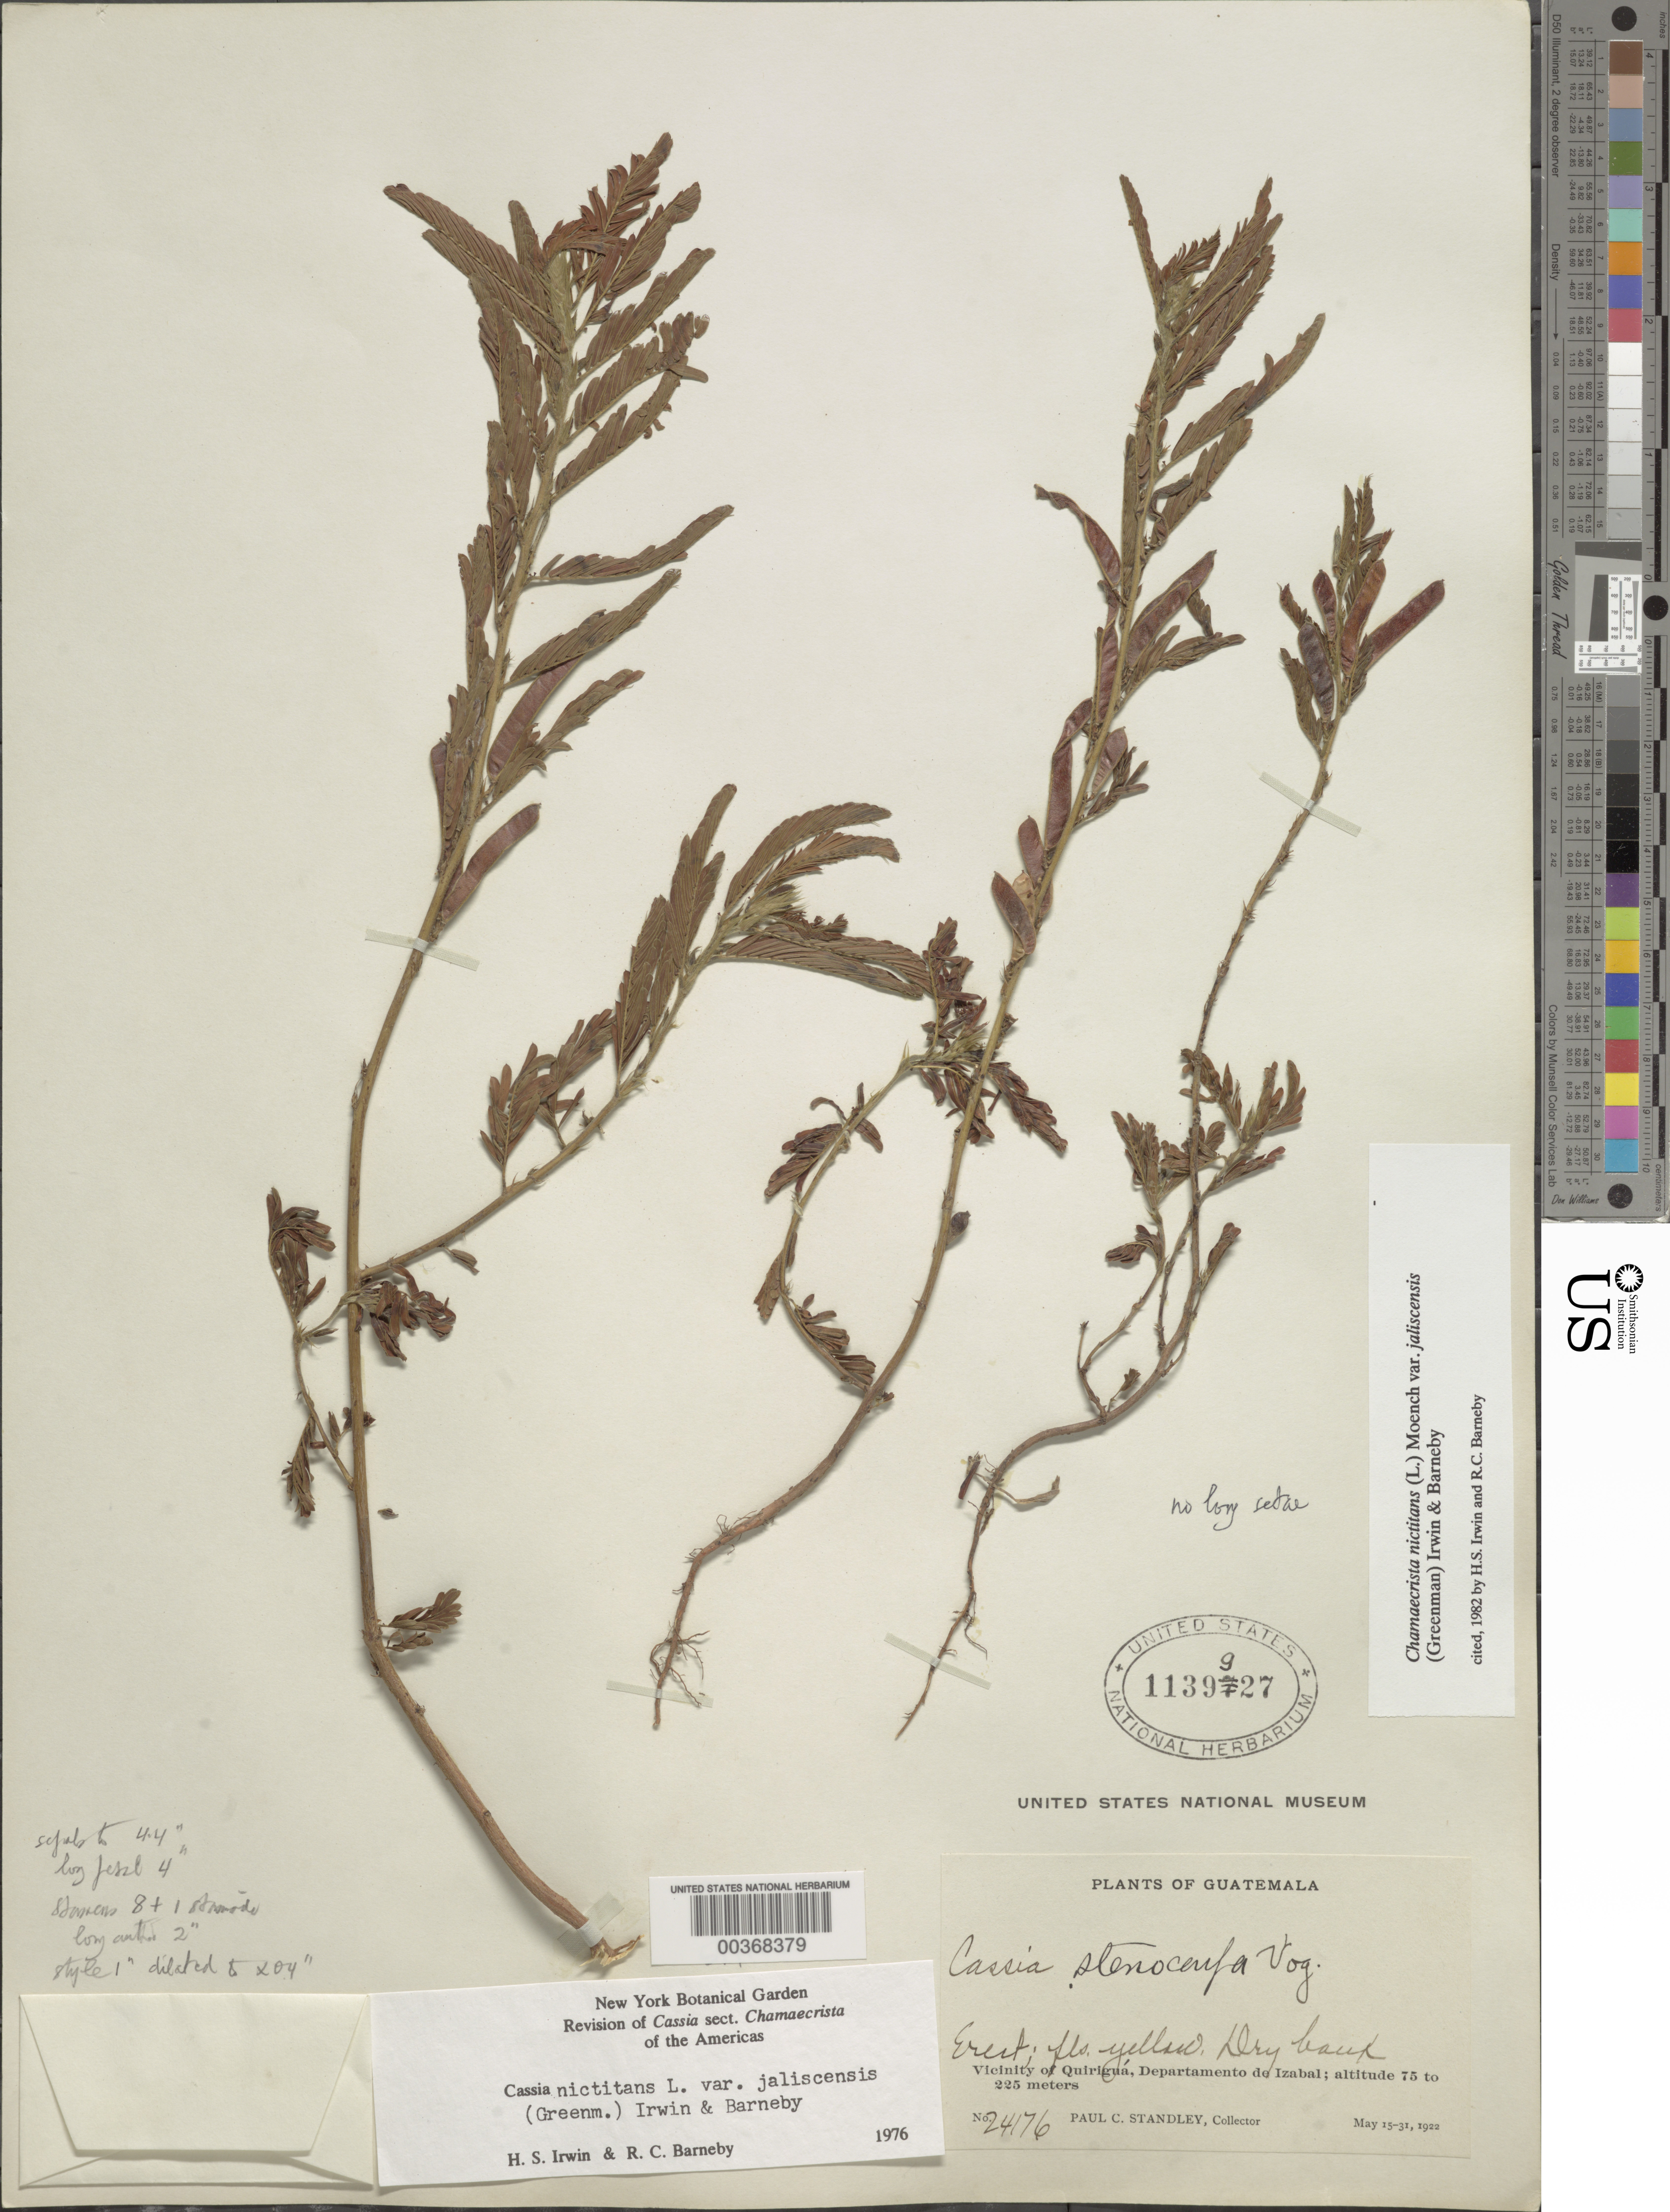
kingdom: Plantae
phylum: Tracheophyta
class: Magnoliopsida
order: Fabales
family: Fabaceae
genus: Chamaecrista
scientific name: Chamaecrista nictitans var. jaliscensis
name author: (Greenm.) H.S. Irwin & Barneby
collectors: P. C. Standley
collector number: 24176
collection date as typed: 15 May 1922 to 31 May 1922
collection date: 1922-05-15/1922-05-31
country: Guatemala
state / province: Izabal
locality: Vicinity of Quiriguá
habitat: Dry bank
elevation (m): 75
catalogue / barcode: US 1139927